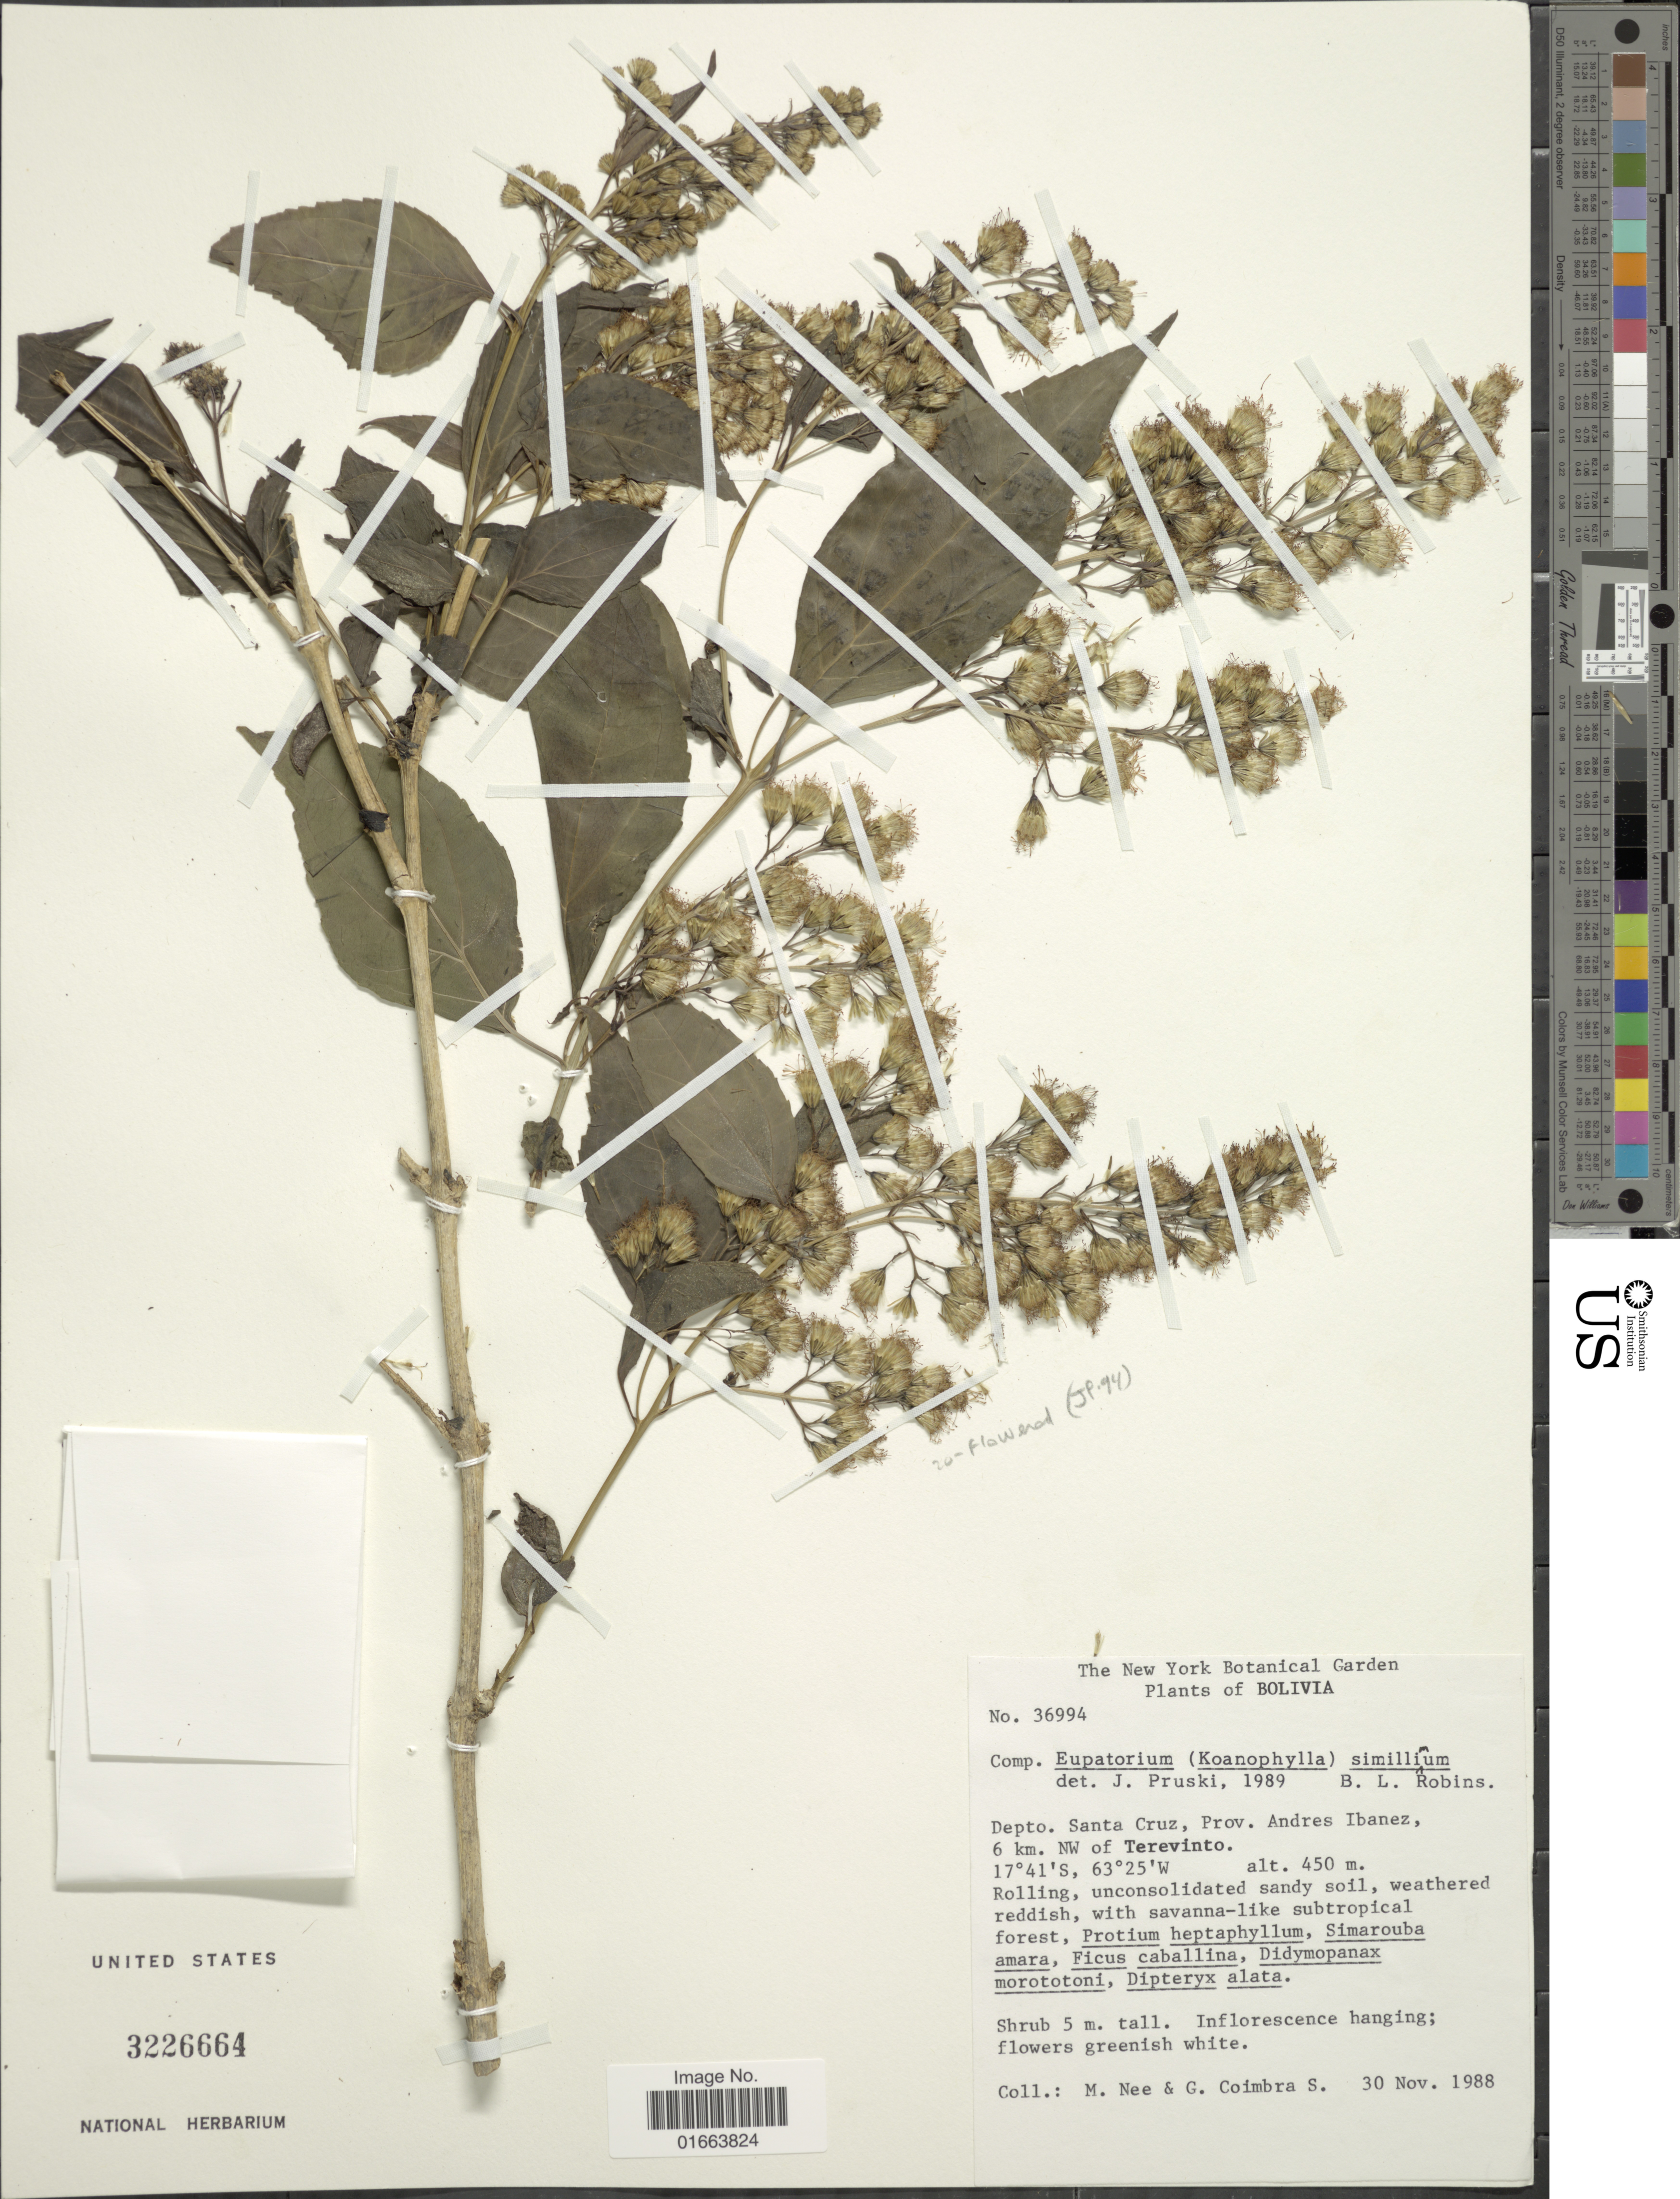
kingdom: Plantae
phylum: Tracheophyta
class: Magnoliopsida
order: Asterales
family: Asteraceae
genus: Koanophyllon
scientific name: Koanophyllon simillimum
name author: (B.L. Rob.) R.M. King & H. Rob.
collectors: M. Nee & G. Coimbra S.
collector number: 36994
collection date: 1988-11-30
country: Bolivia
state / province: Santa Cruz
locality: Prov. Andes Ibanez, 6 km. NW of Terevinto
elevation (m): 450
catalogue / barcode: US 3226664